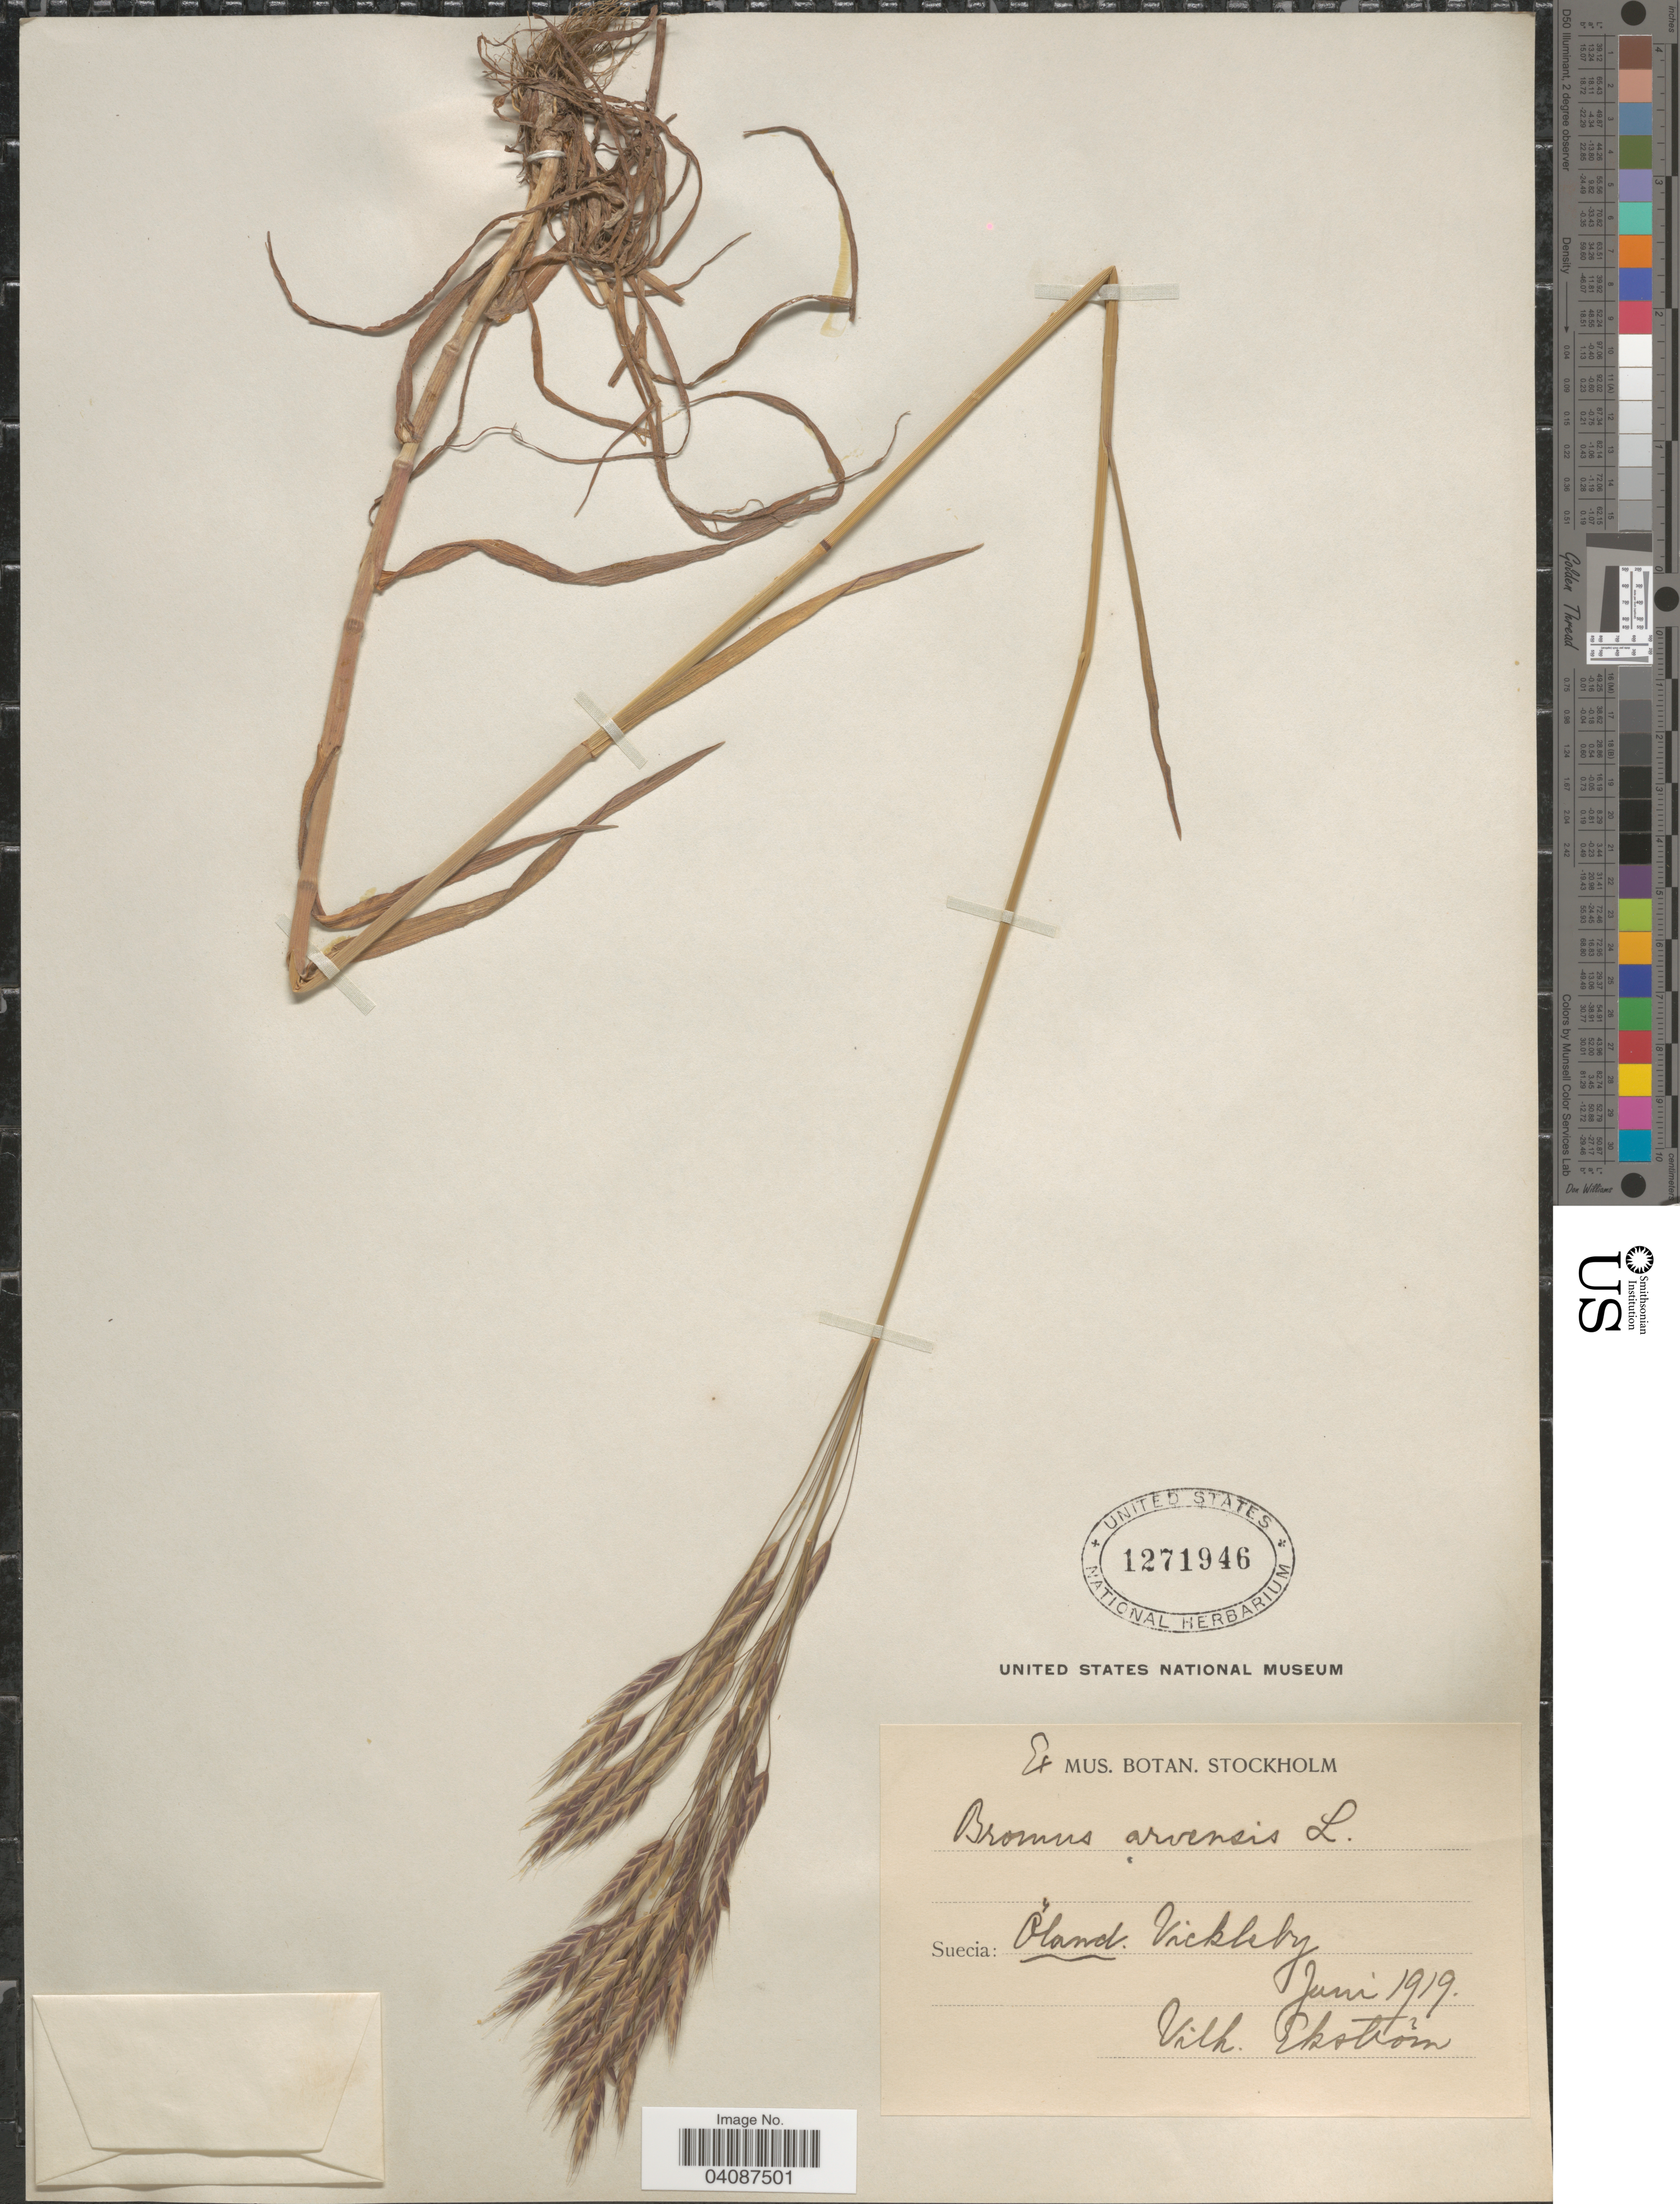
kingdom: Plantae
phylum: Tracheophyta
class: Liliopsida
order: Poales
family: Poaceae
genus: Bromus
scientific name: Bromus arvensis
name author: L.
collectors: V. Ekstrom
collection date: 1919-06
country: Sweden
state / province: Kalmar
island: Oland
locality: Suecia: Õland. Vickleby.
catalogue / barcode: US 1271946